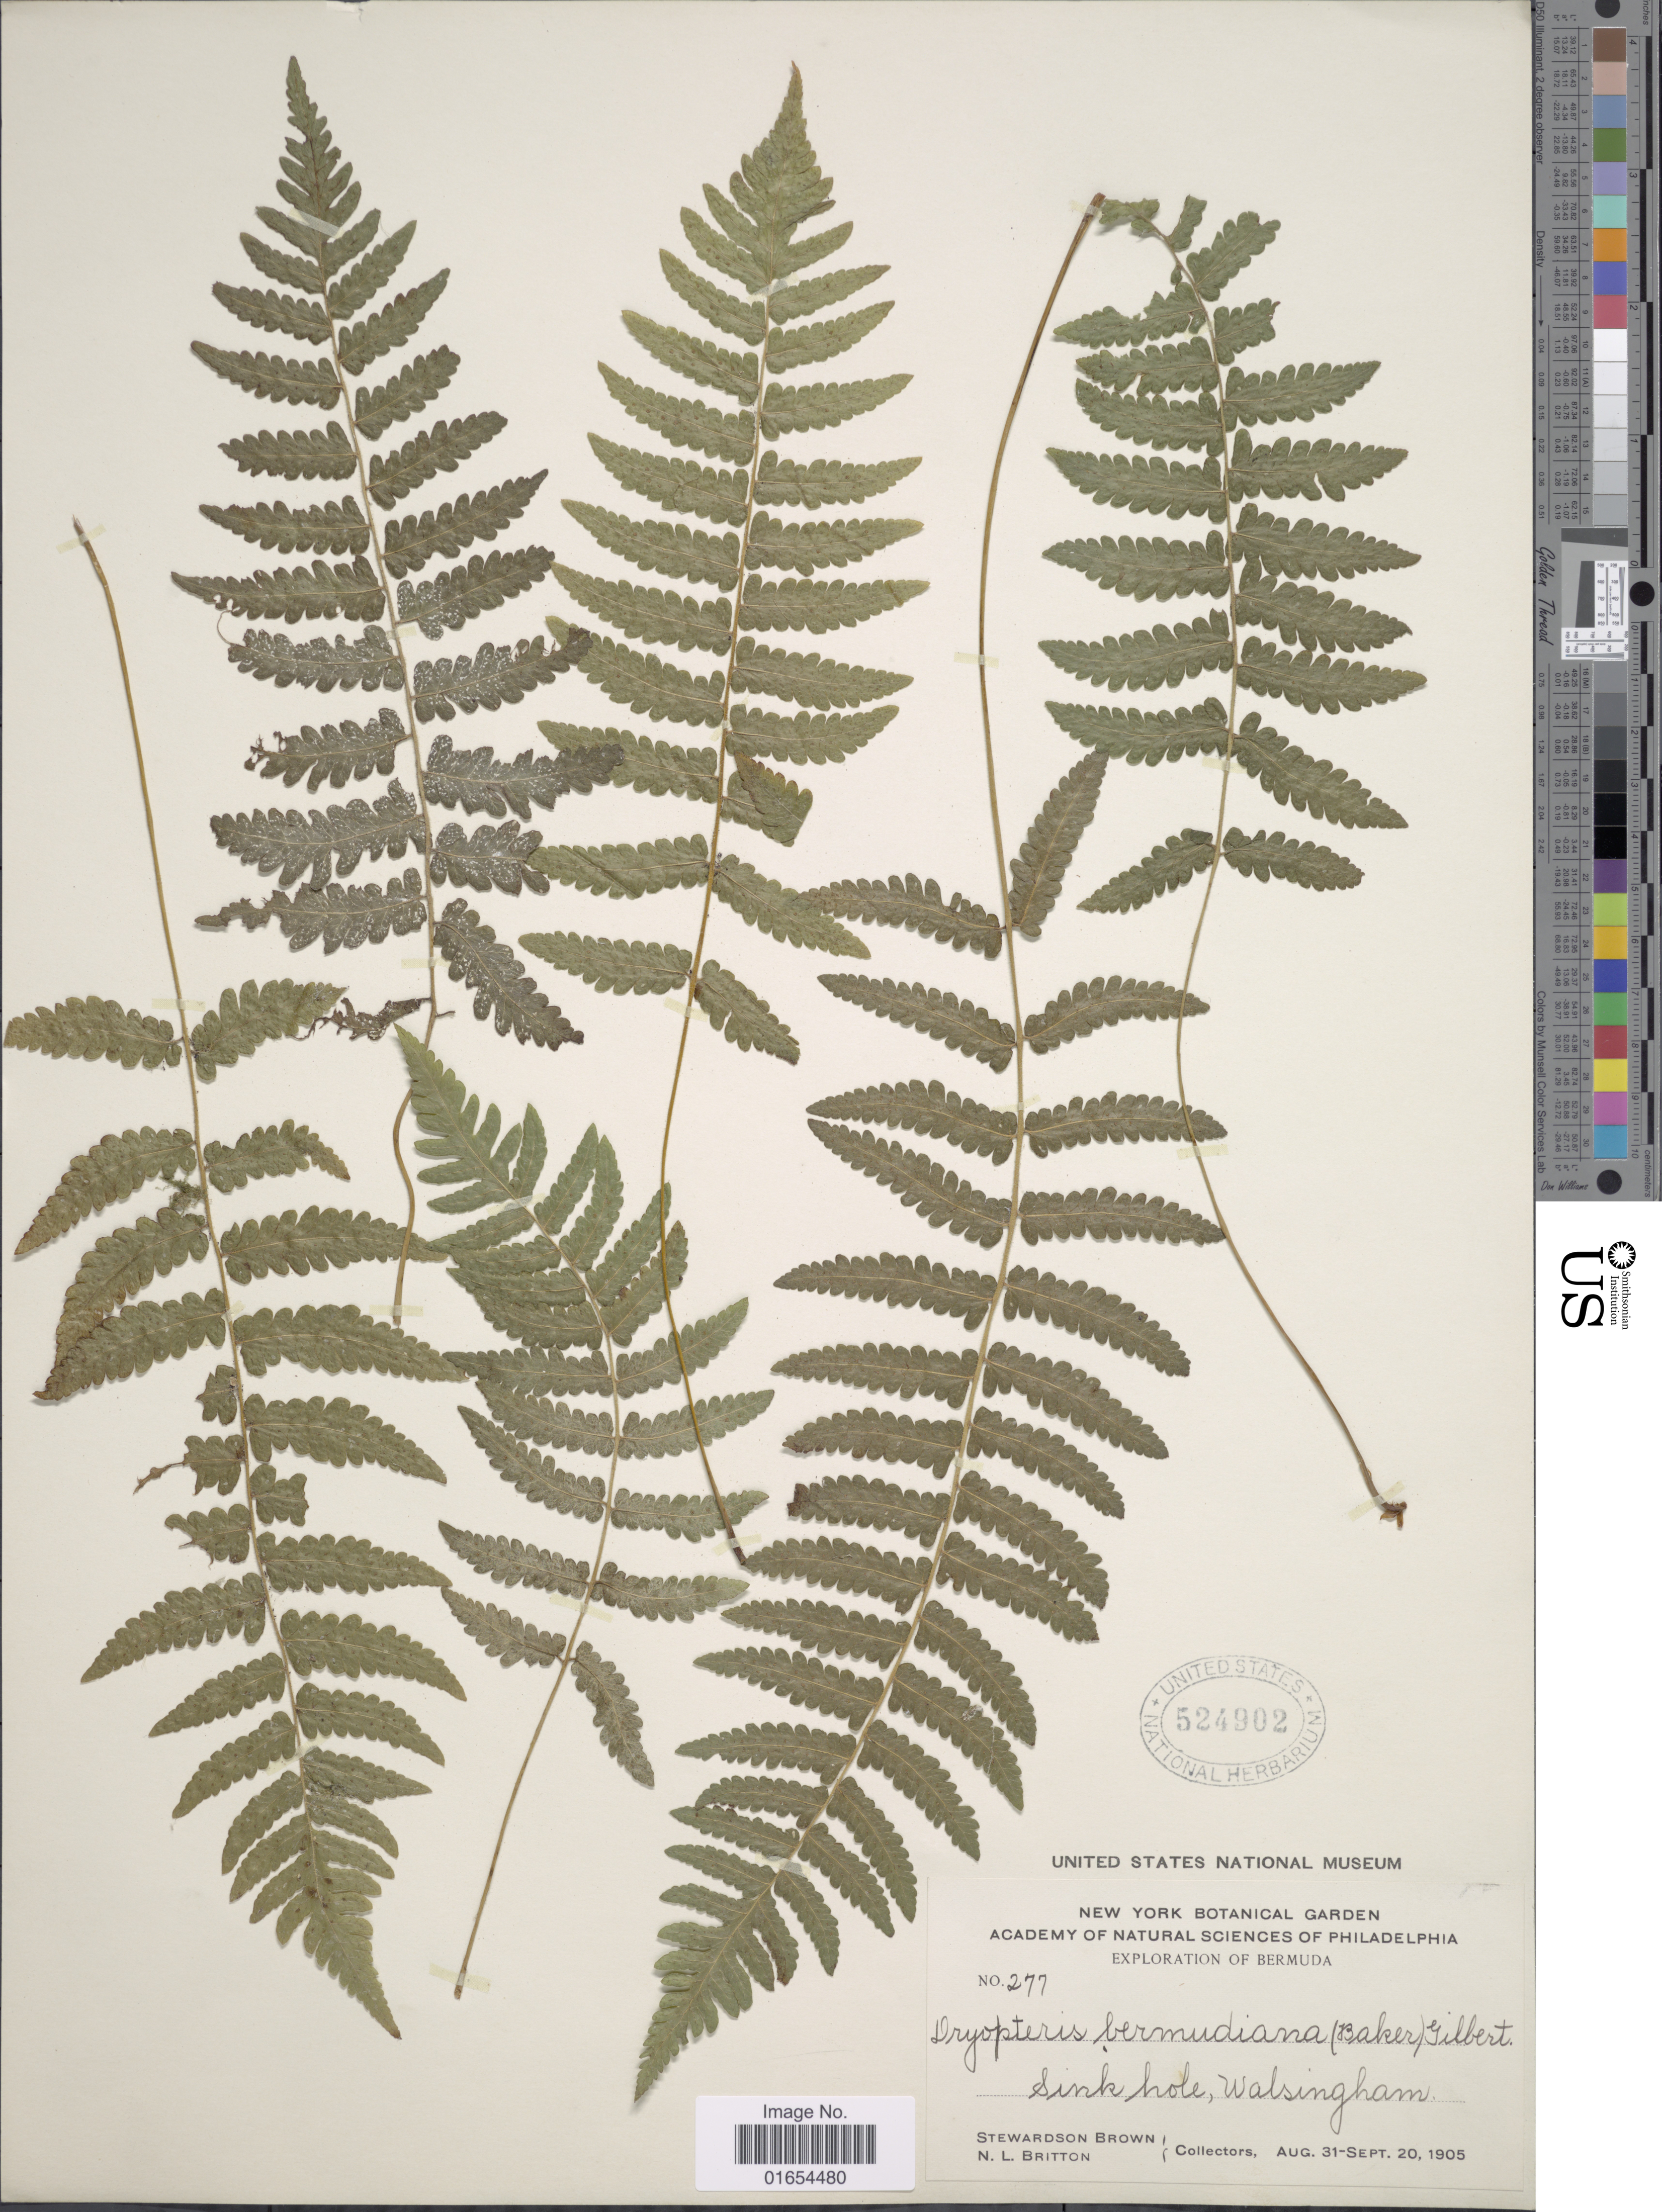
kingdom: Plantae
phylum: Tracheophyta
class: Polypodiopsida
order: Polypodiales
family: Thelypteridaceae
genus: Goniopteris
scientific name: Goniopteris bermudiana (Baker) comb. nov., ined 2015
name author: (Baker)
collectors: S. Brown & N. Britton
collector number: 277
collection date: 1905-08-31/1905-09-20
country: Bermuda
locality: Sink hole, Walsingham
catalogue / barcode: US 524902